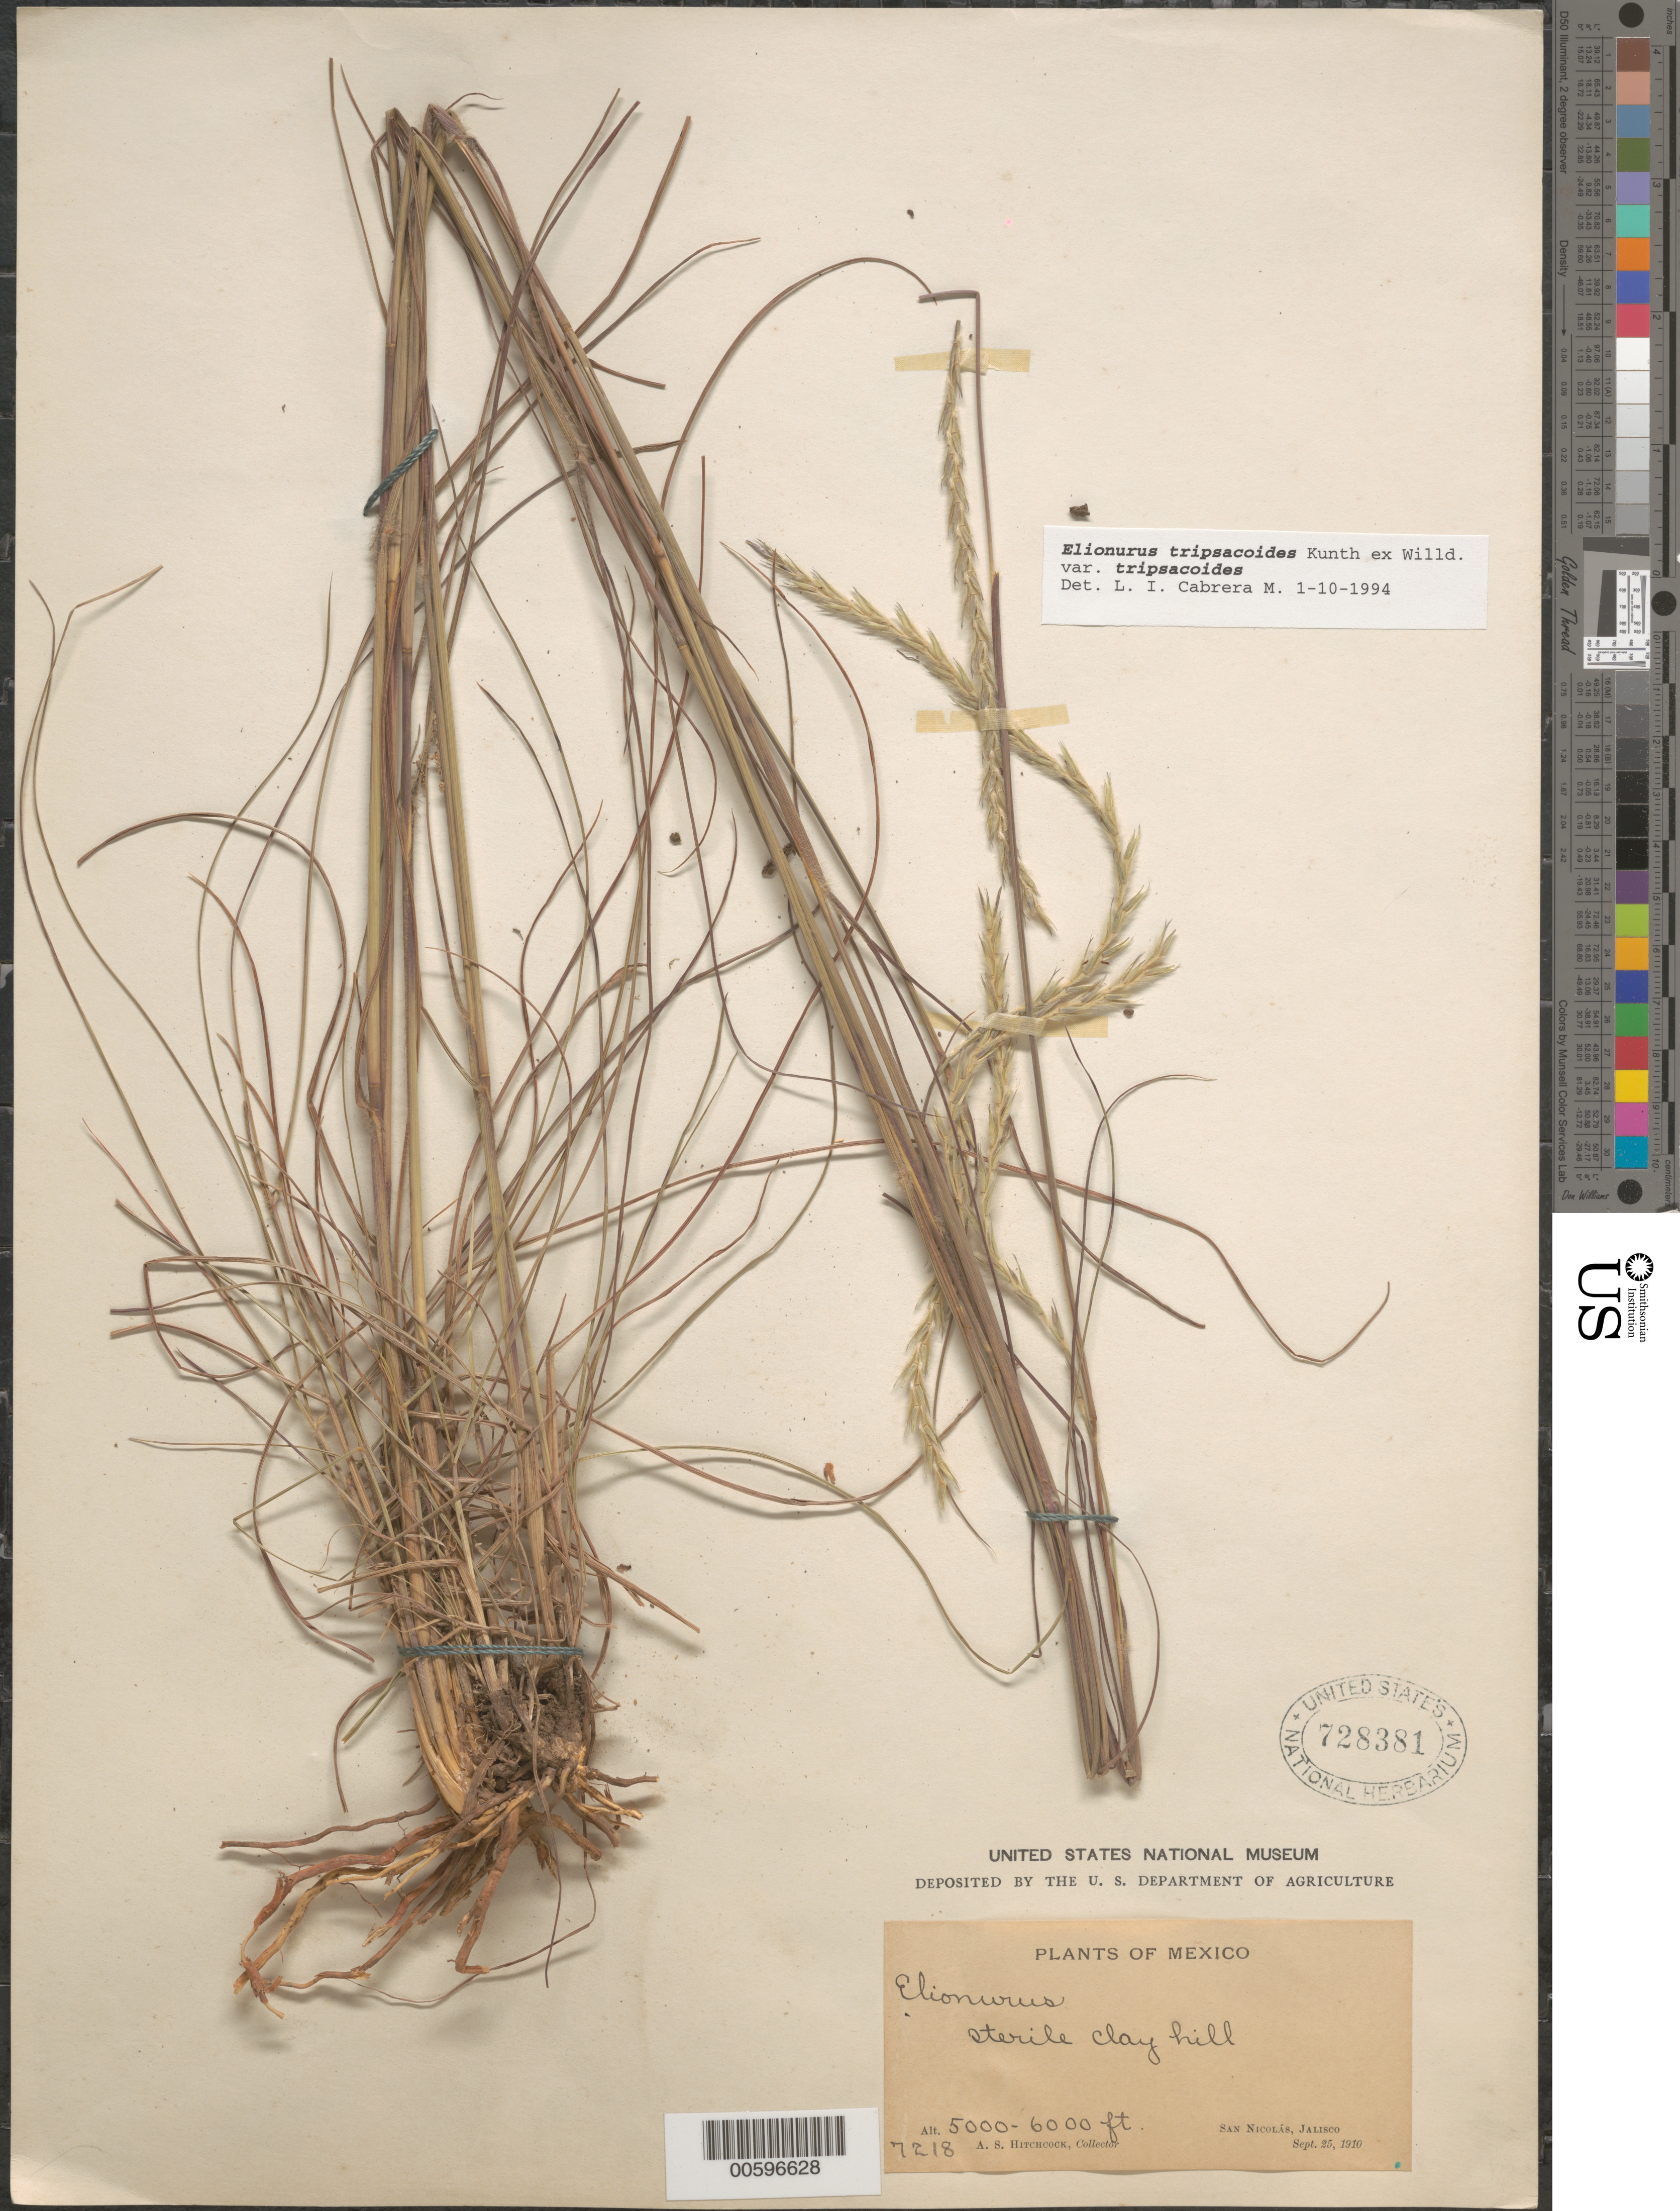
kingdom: Plantae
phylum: Tracheophyta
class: Liliopsida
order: Poales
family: Poaceae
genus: Elionurus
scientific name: Elionurus tripsacoides var. tripsacoides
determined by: Cabrera M., L. I.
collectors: A. S. Hitchcock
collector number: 7218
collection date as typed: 25 Sep 1910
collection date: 1910-09-25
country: Mexico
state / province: Jalisco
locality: San Nicolßs.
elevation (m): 1524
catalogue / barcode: US 728381